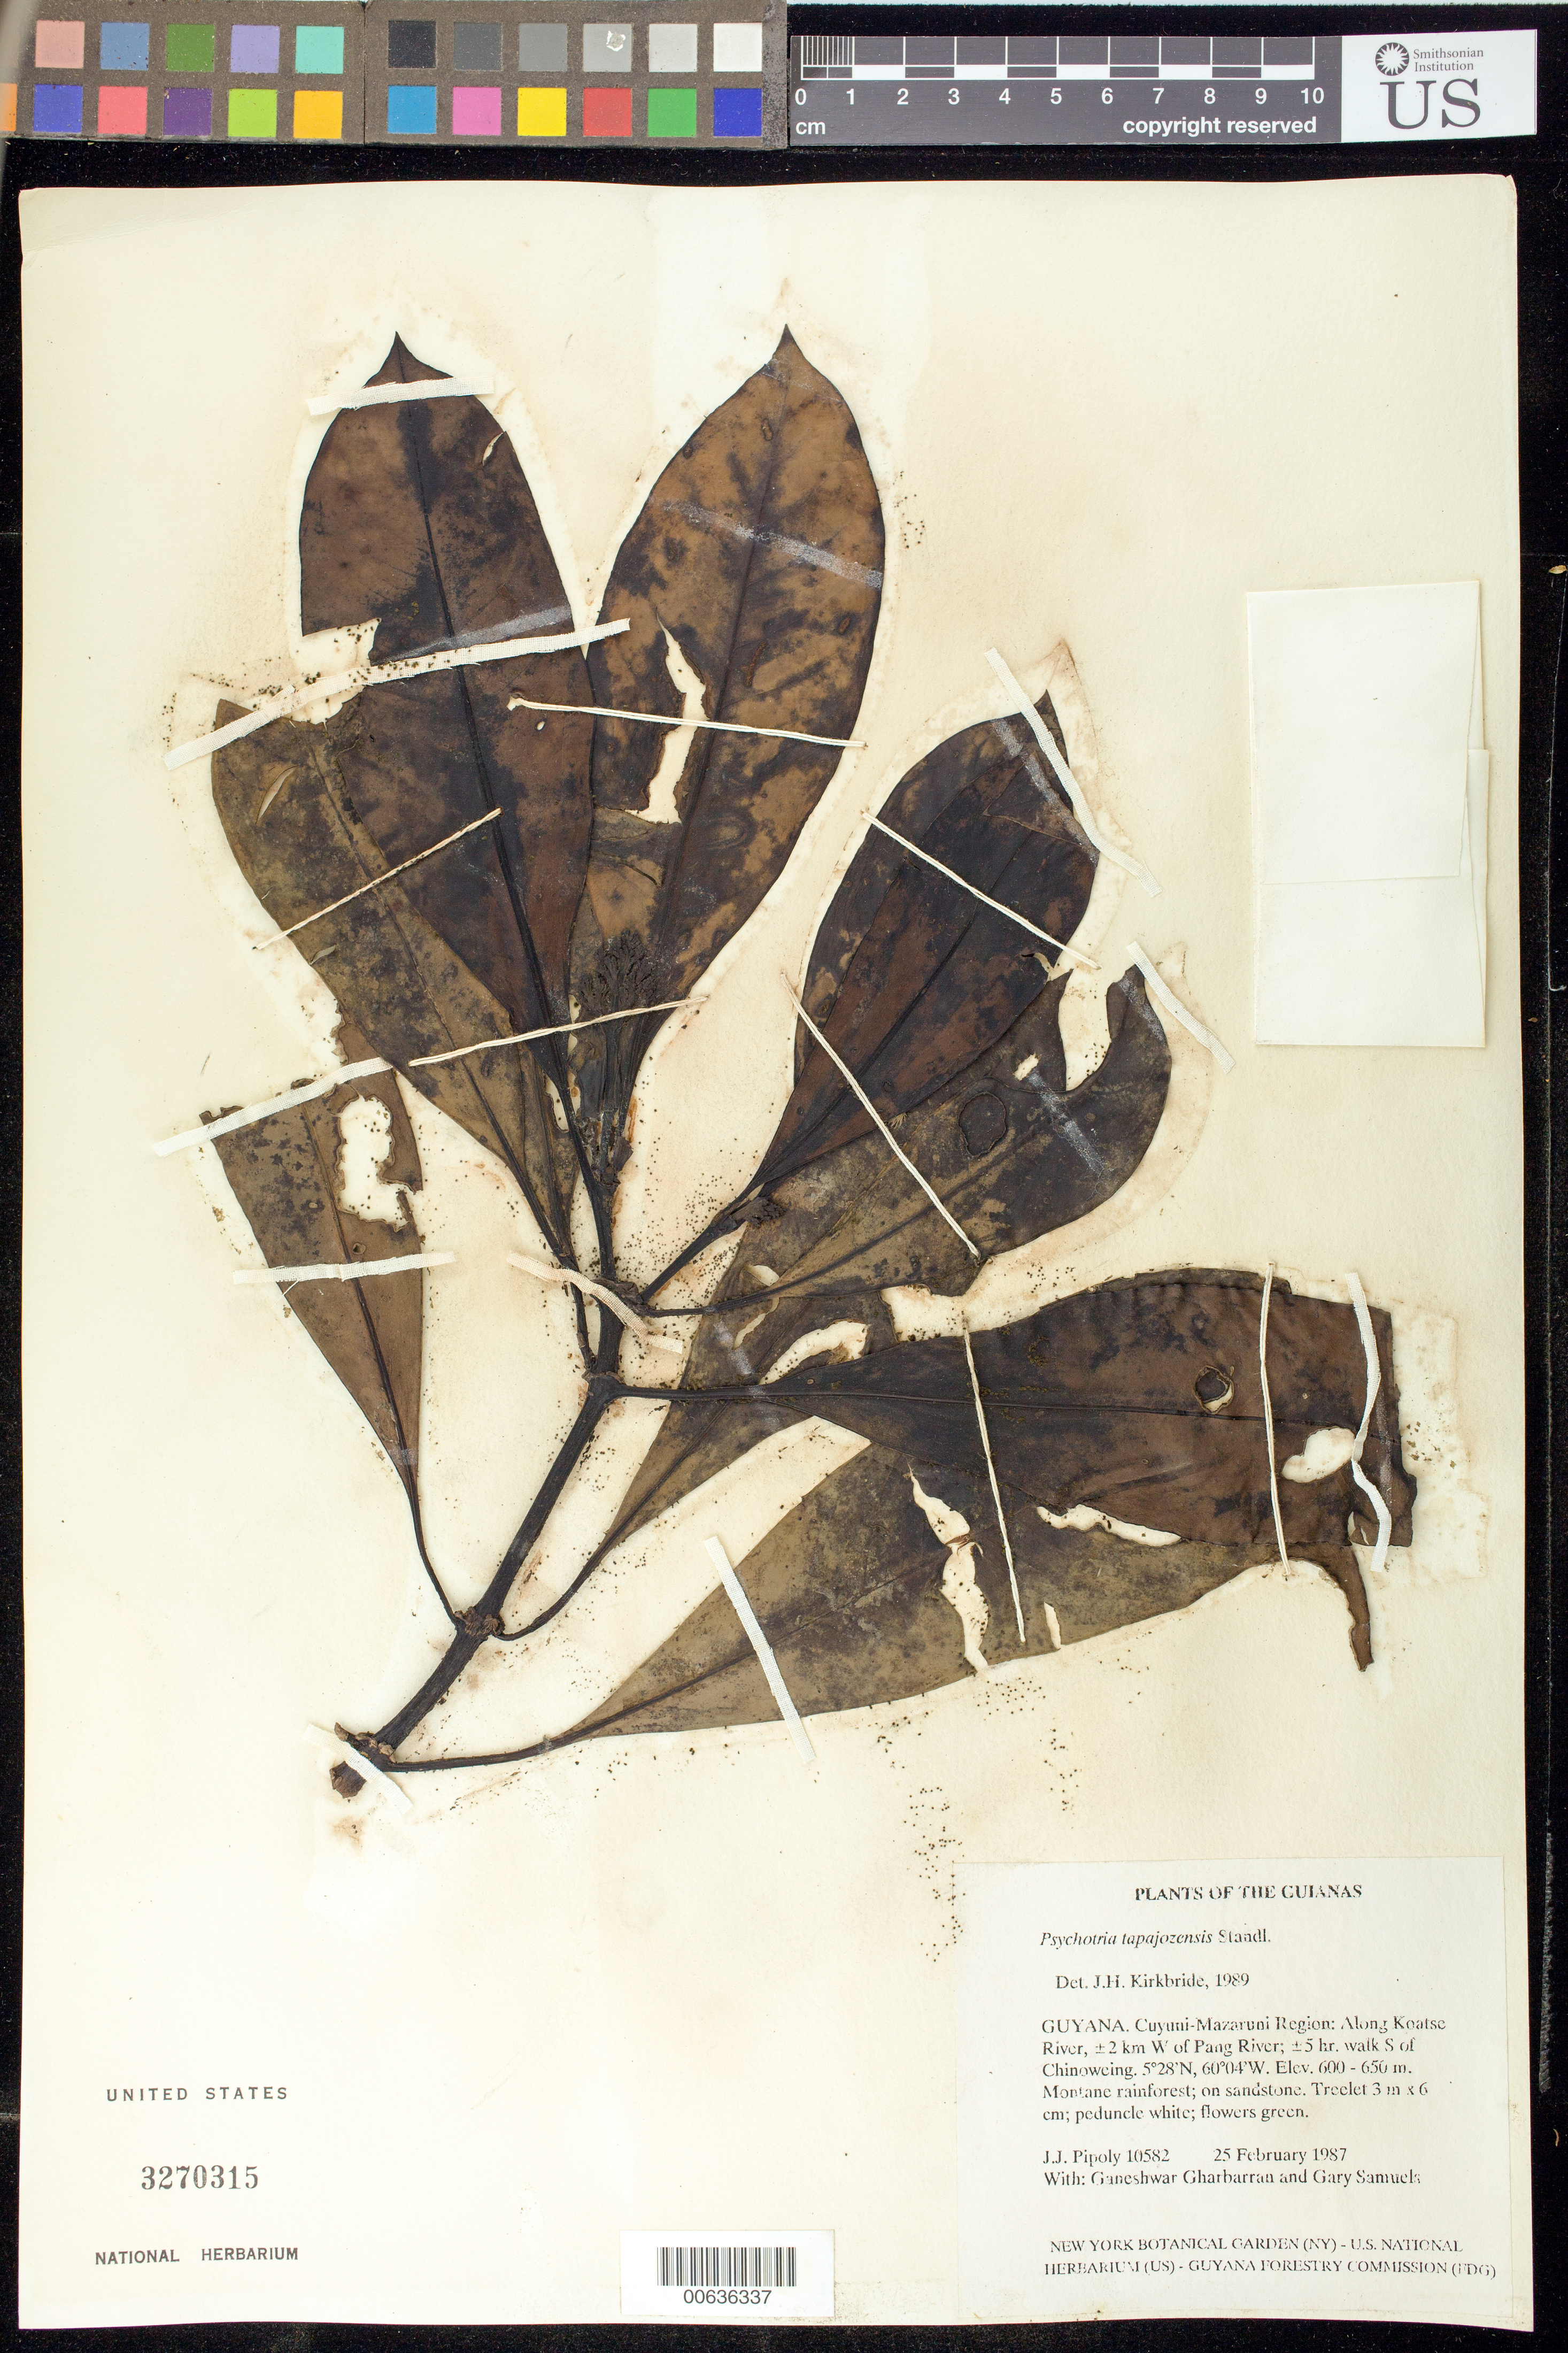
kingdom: Plantae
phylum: Tracheophyta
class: Magnoliopsida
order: Gentianales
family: Rubiaceae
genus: Psychotria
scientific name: Psychotria tapajozensis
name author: Standl.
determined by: Kirkbride, J. H.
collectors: J. J. Pipoly, G. Gharbarran & G. Samuels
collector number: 10582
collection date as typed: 25 February 1987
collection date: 1987-02-25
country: Guyana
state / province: Cuyuni-Mazaruni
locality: Along Koatse River, ±2 km W of Pong River; ±5 hr. walk S of Chinoweing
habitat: Montane rainforest; on sandstone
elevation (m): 600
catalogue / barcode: US 3270315